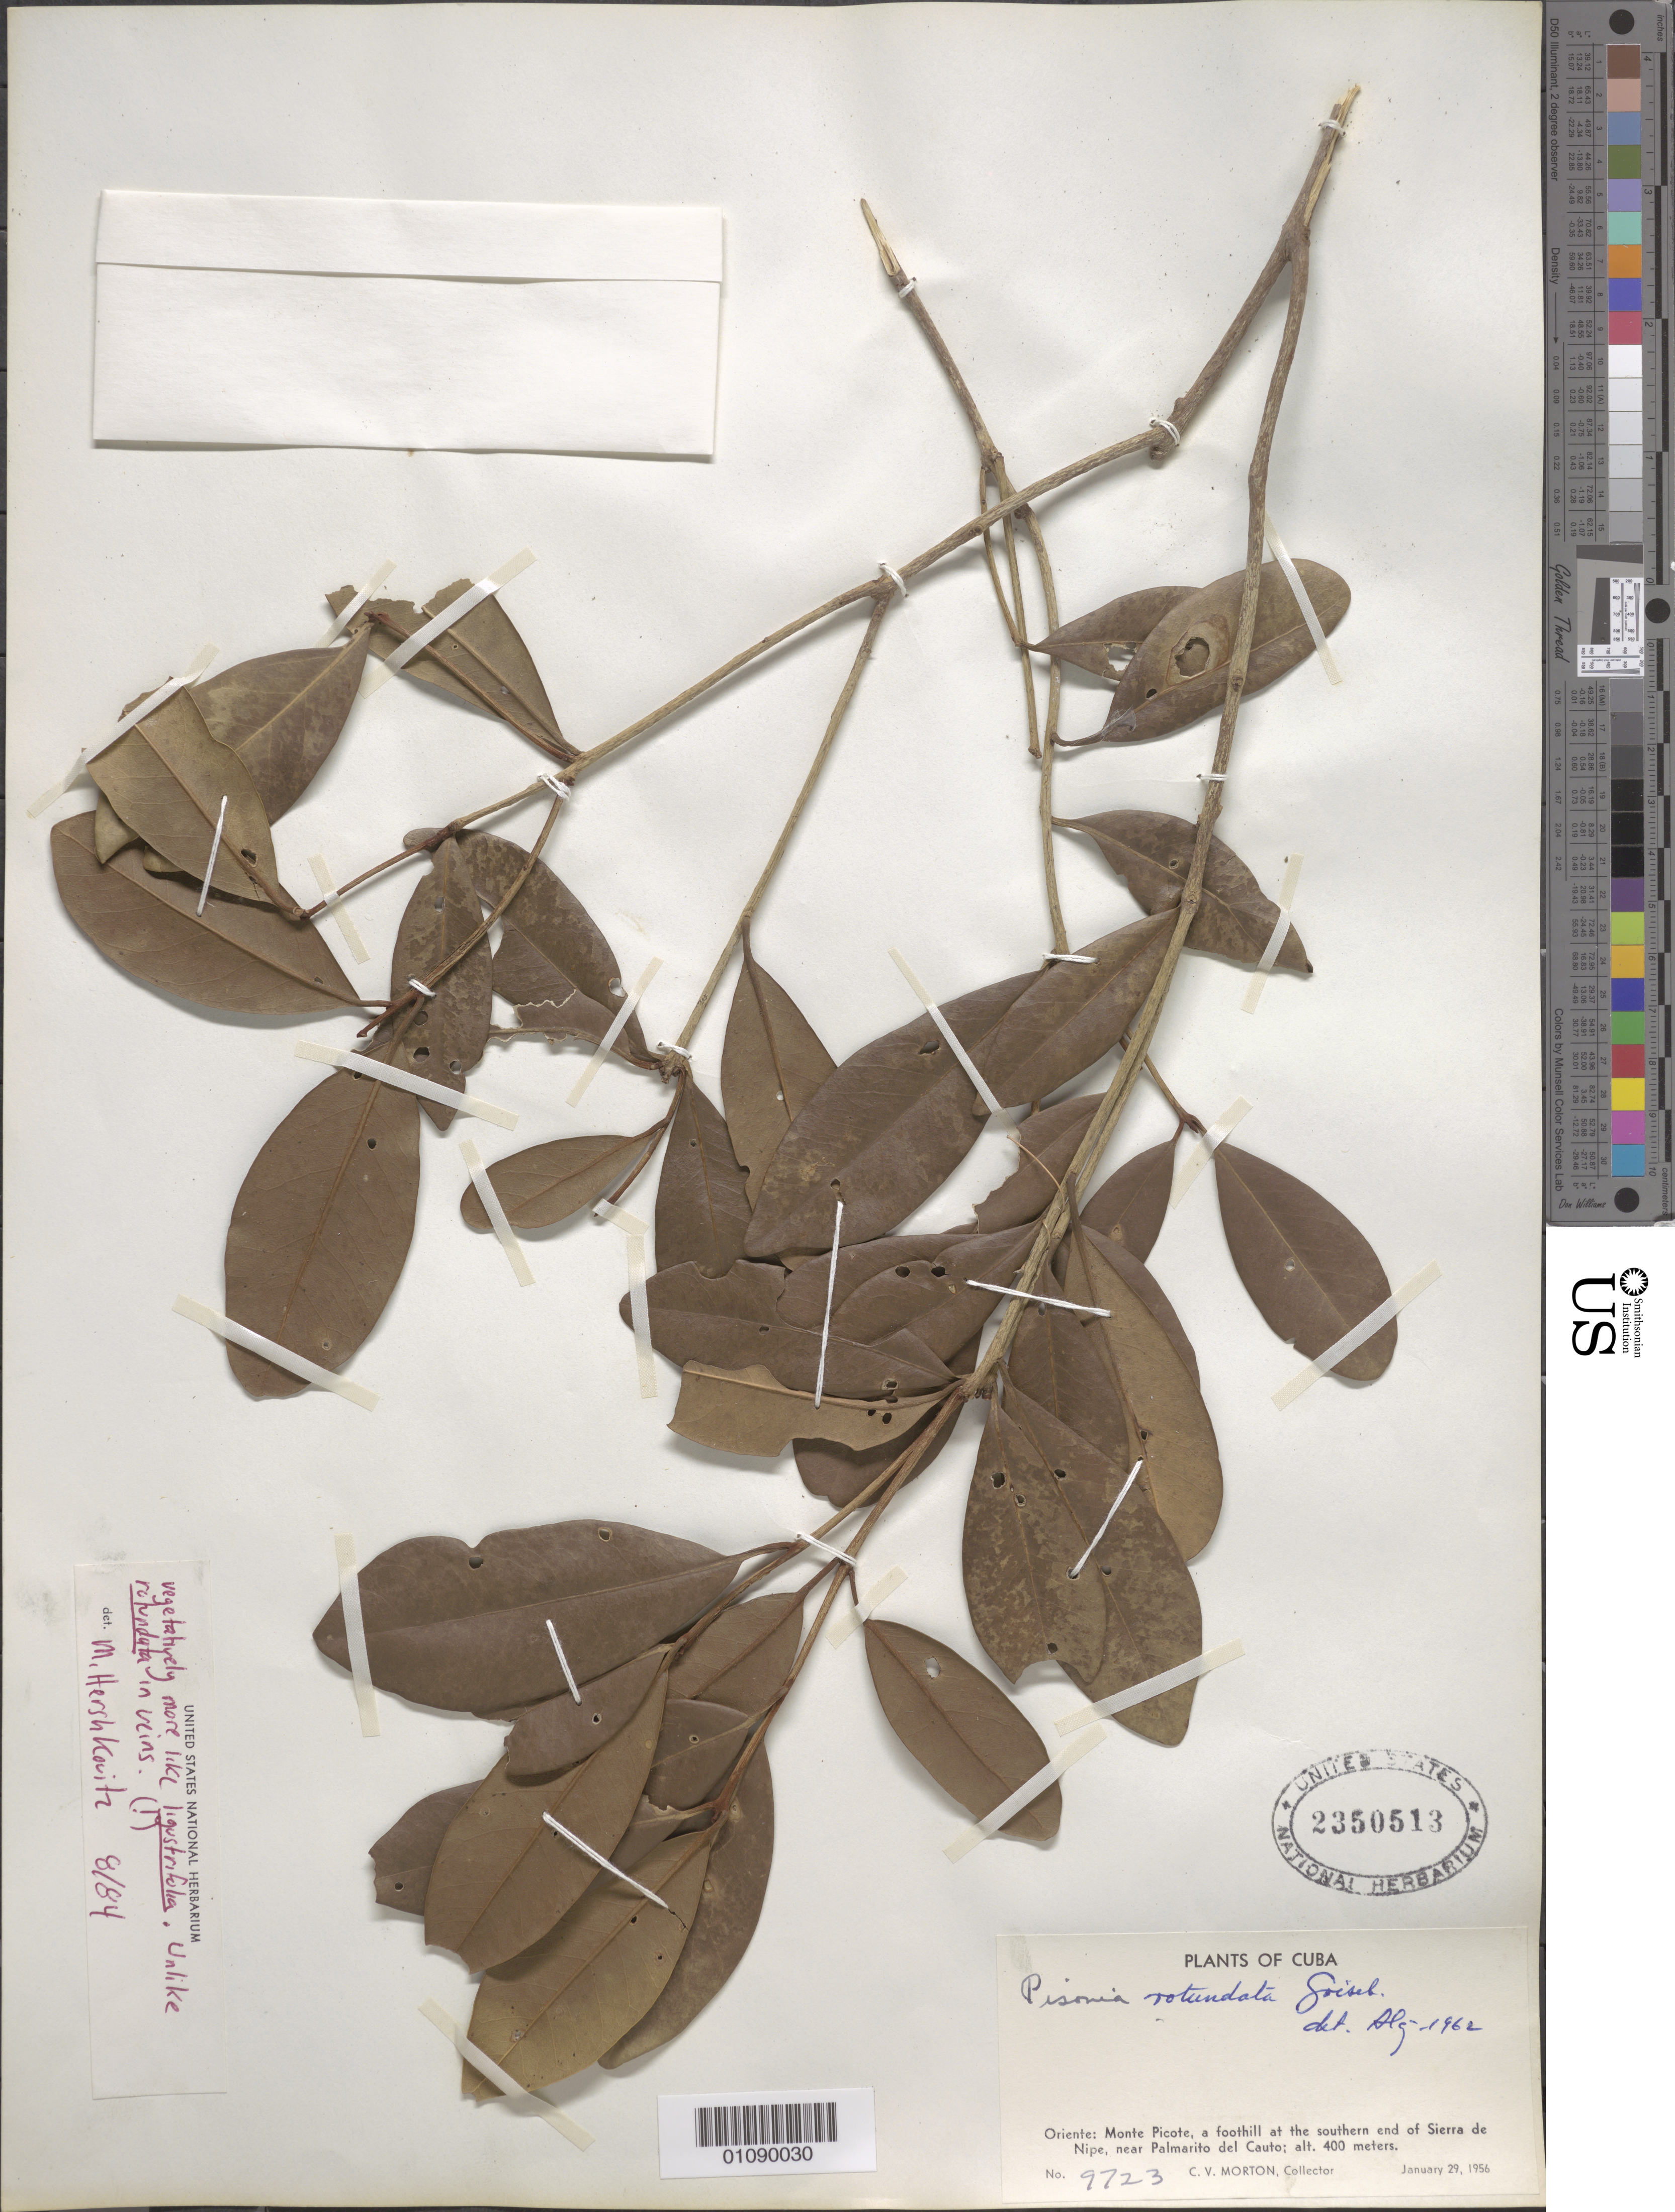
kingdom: Plantae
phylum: Tracheophyta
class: Magnoliopsida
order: Caryophyllales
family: Nyctaginaceae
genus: Pisonia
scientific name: Pisonia rotundata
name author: Griseb.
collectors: C. V. Morton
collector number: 9723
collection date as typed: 29 Jan 1956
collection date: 1956-01-29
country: Cuba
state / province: Santiago de Cuba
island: Cuba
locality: Oriente: Monte Picote , a foothill at the SE end of Sierra de Nipe, near Palmarito del Cauto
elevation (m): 400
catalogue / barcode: US 2350513